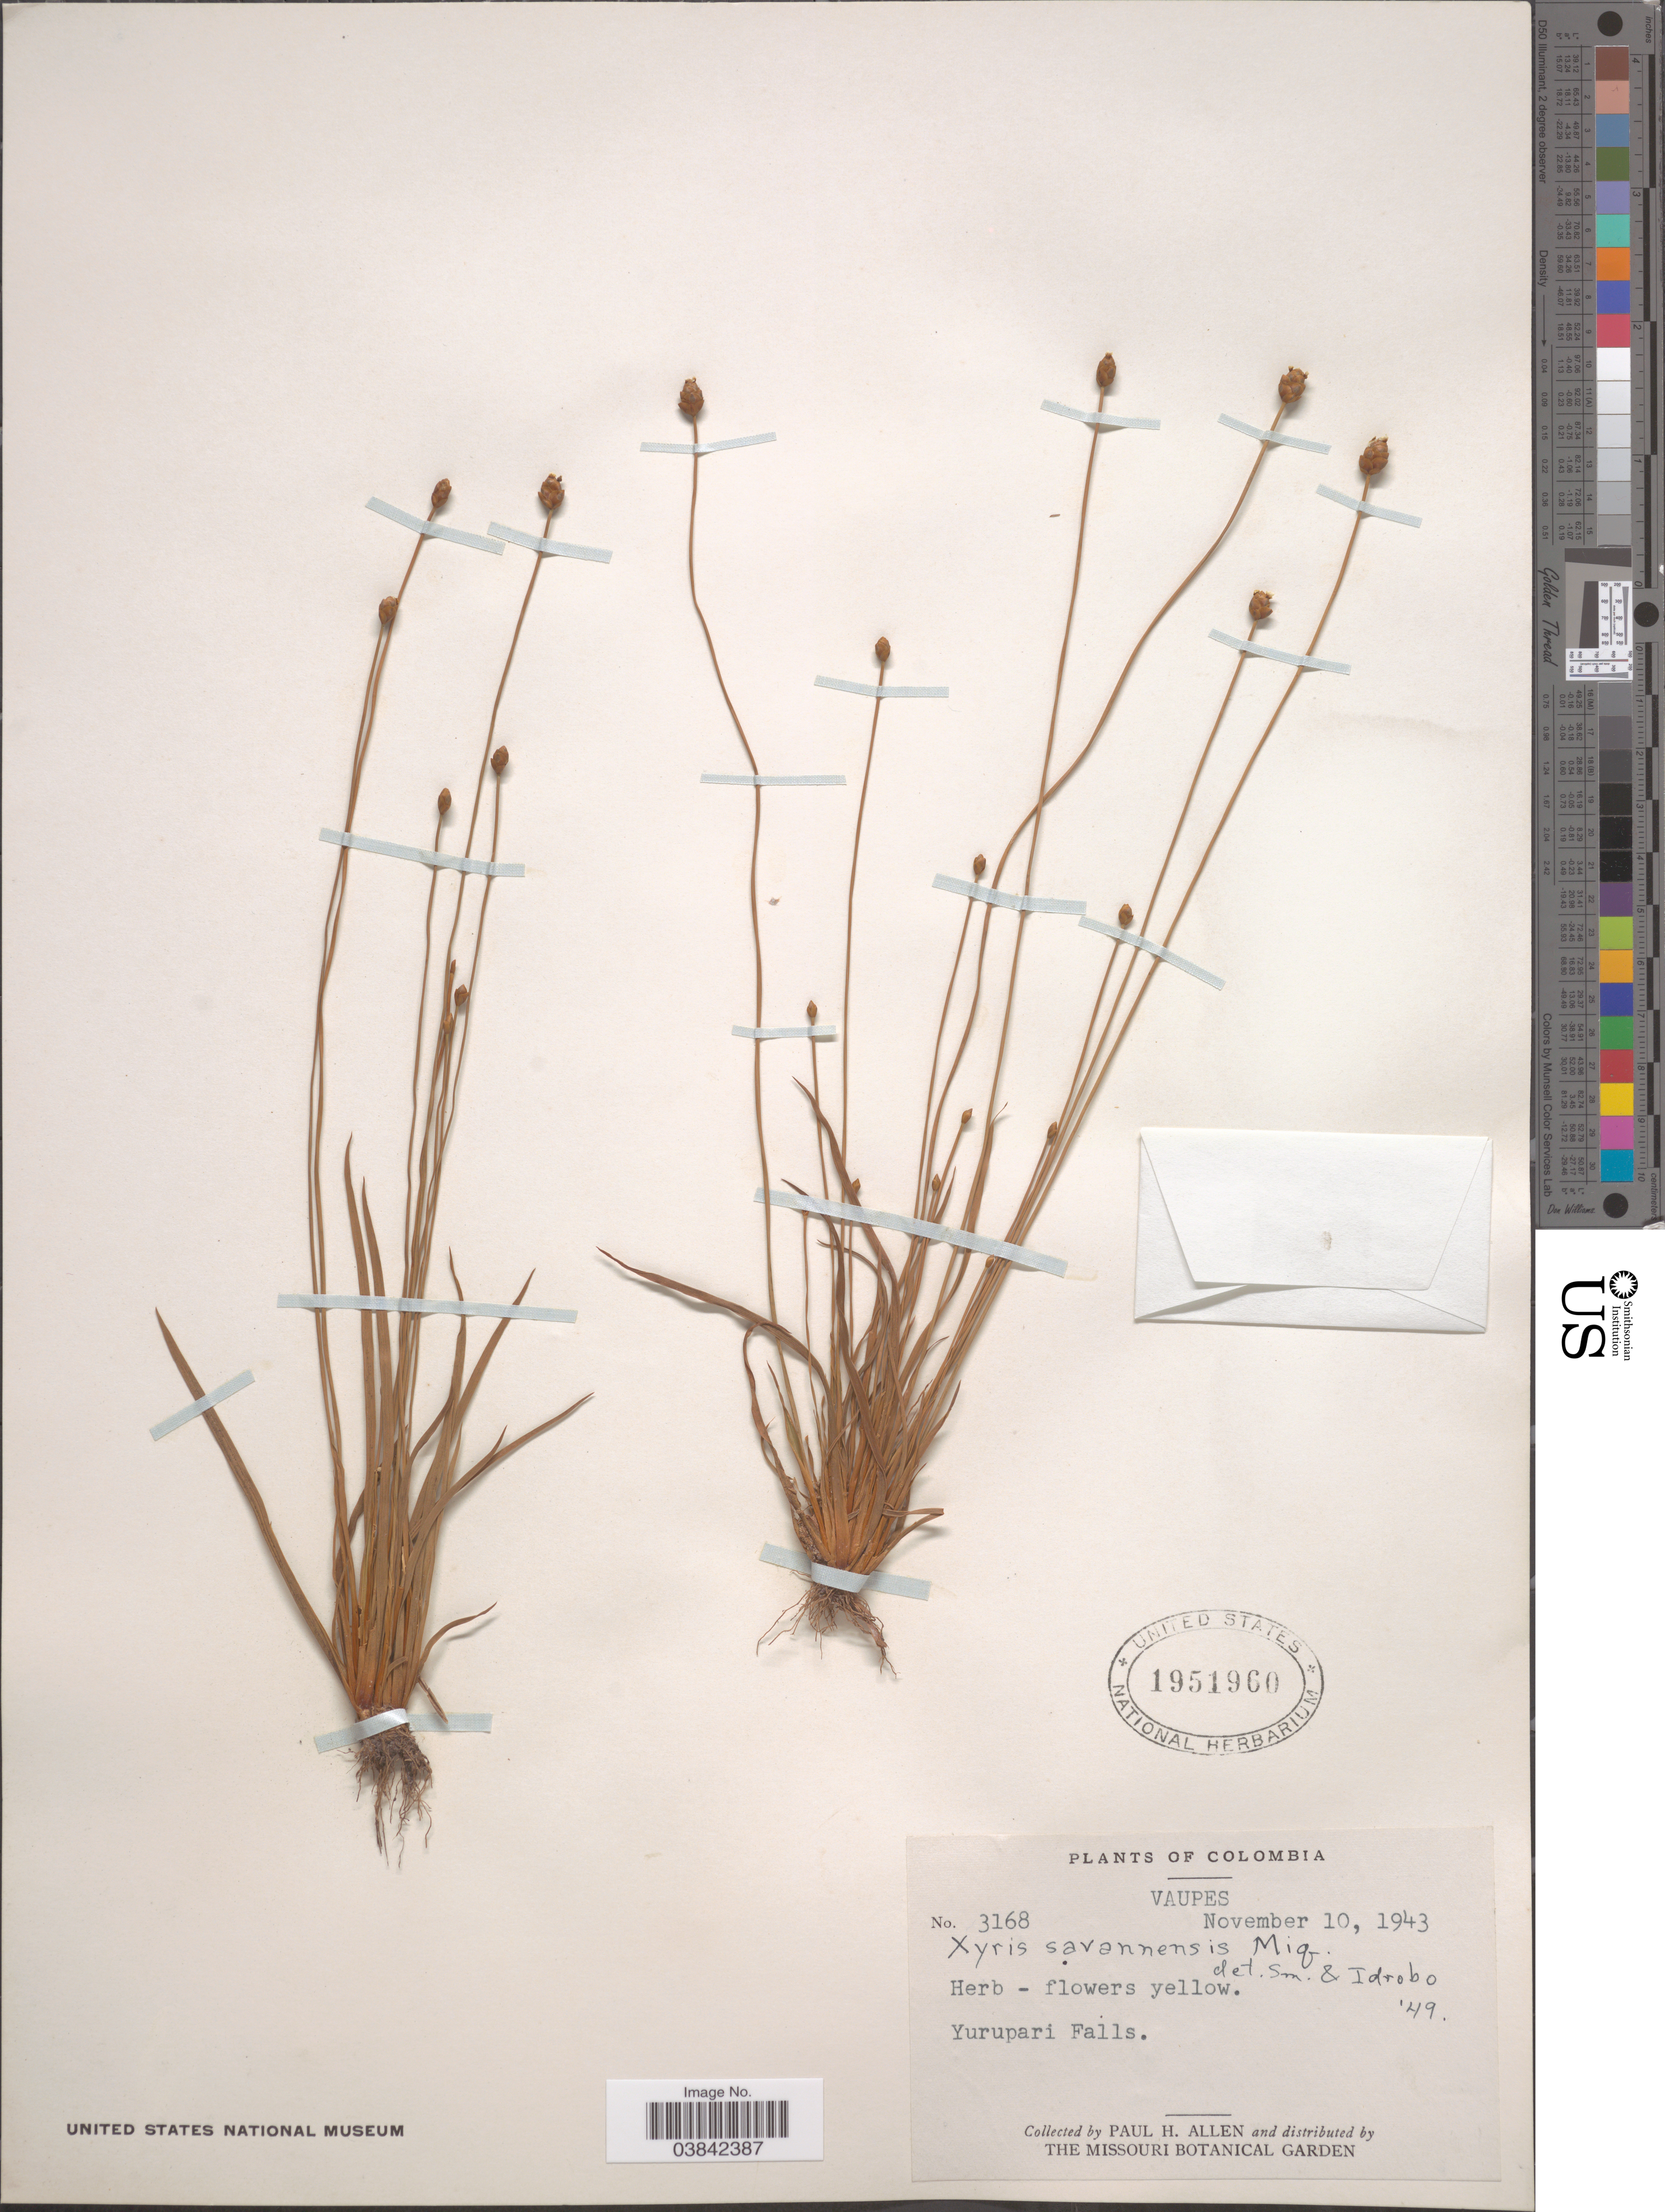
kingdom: Plantae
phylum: Tracheophyta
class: Liliopsida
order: Poales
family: Xyridaceae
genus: Xyris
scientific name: Xyris savanensis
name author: Miq.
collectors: P. H. Allen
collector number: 3168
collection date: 1943-11-10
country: Colombia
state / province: Vaupés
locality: Yurupari Falls.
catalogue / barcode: US 1951960